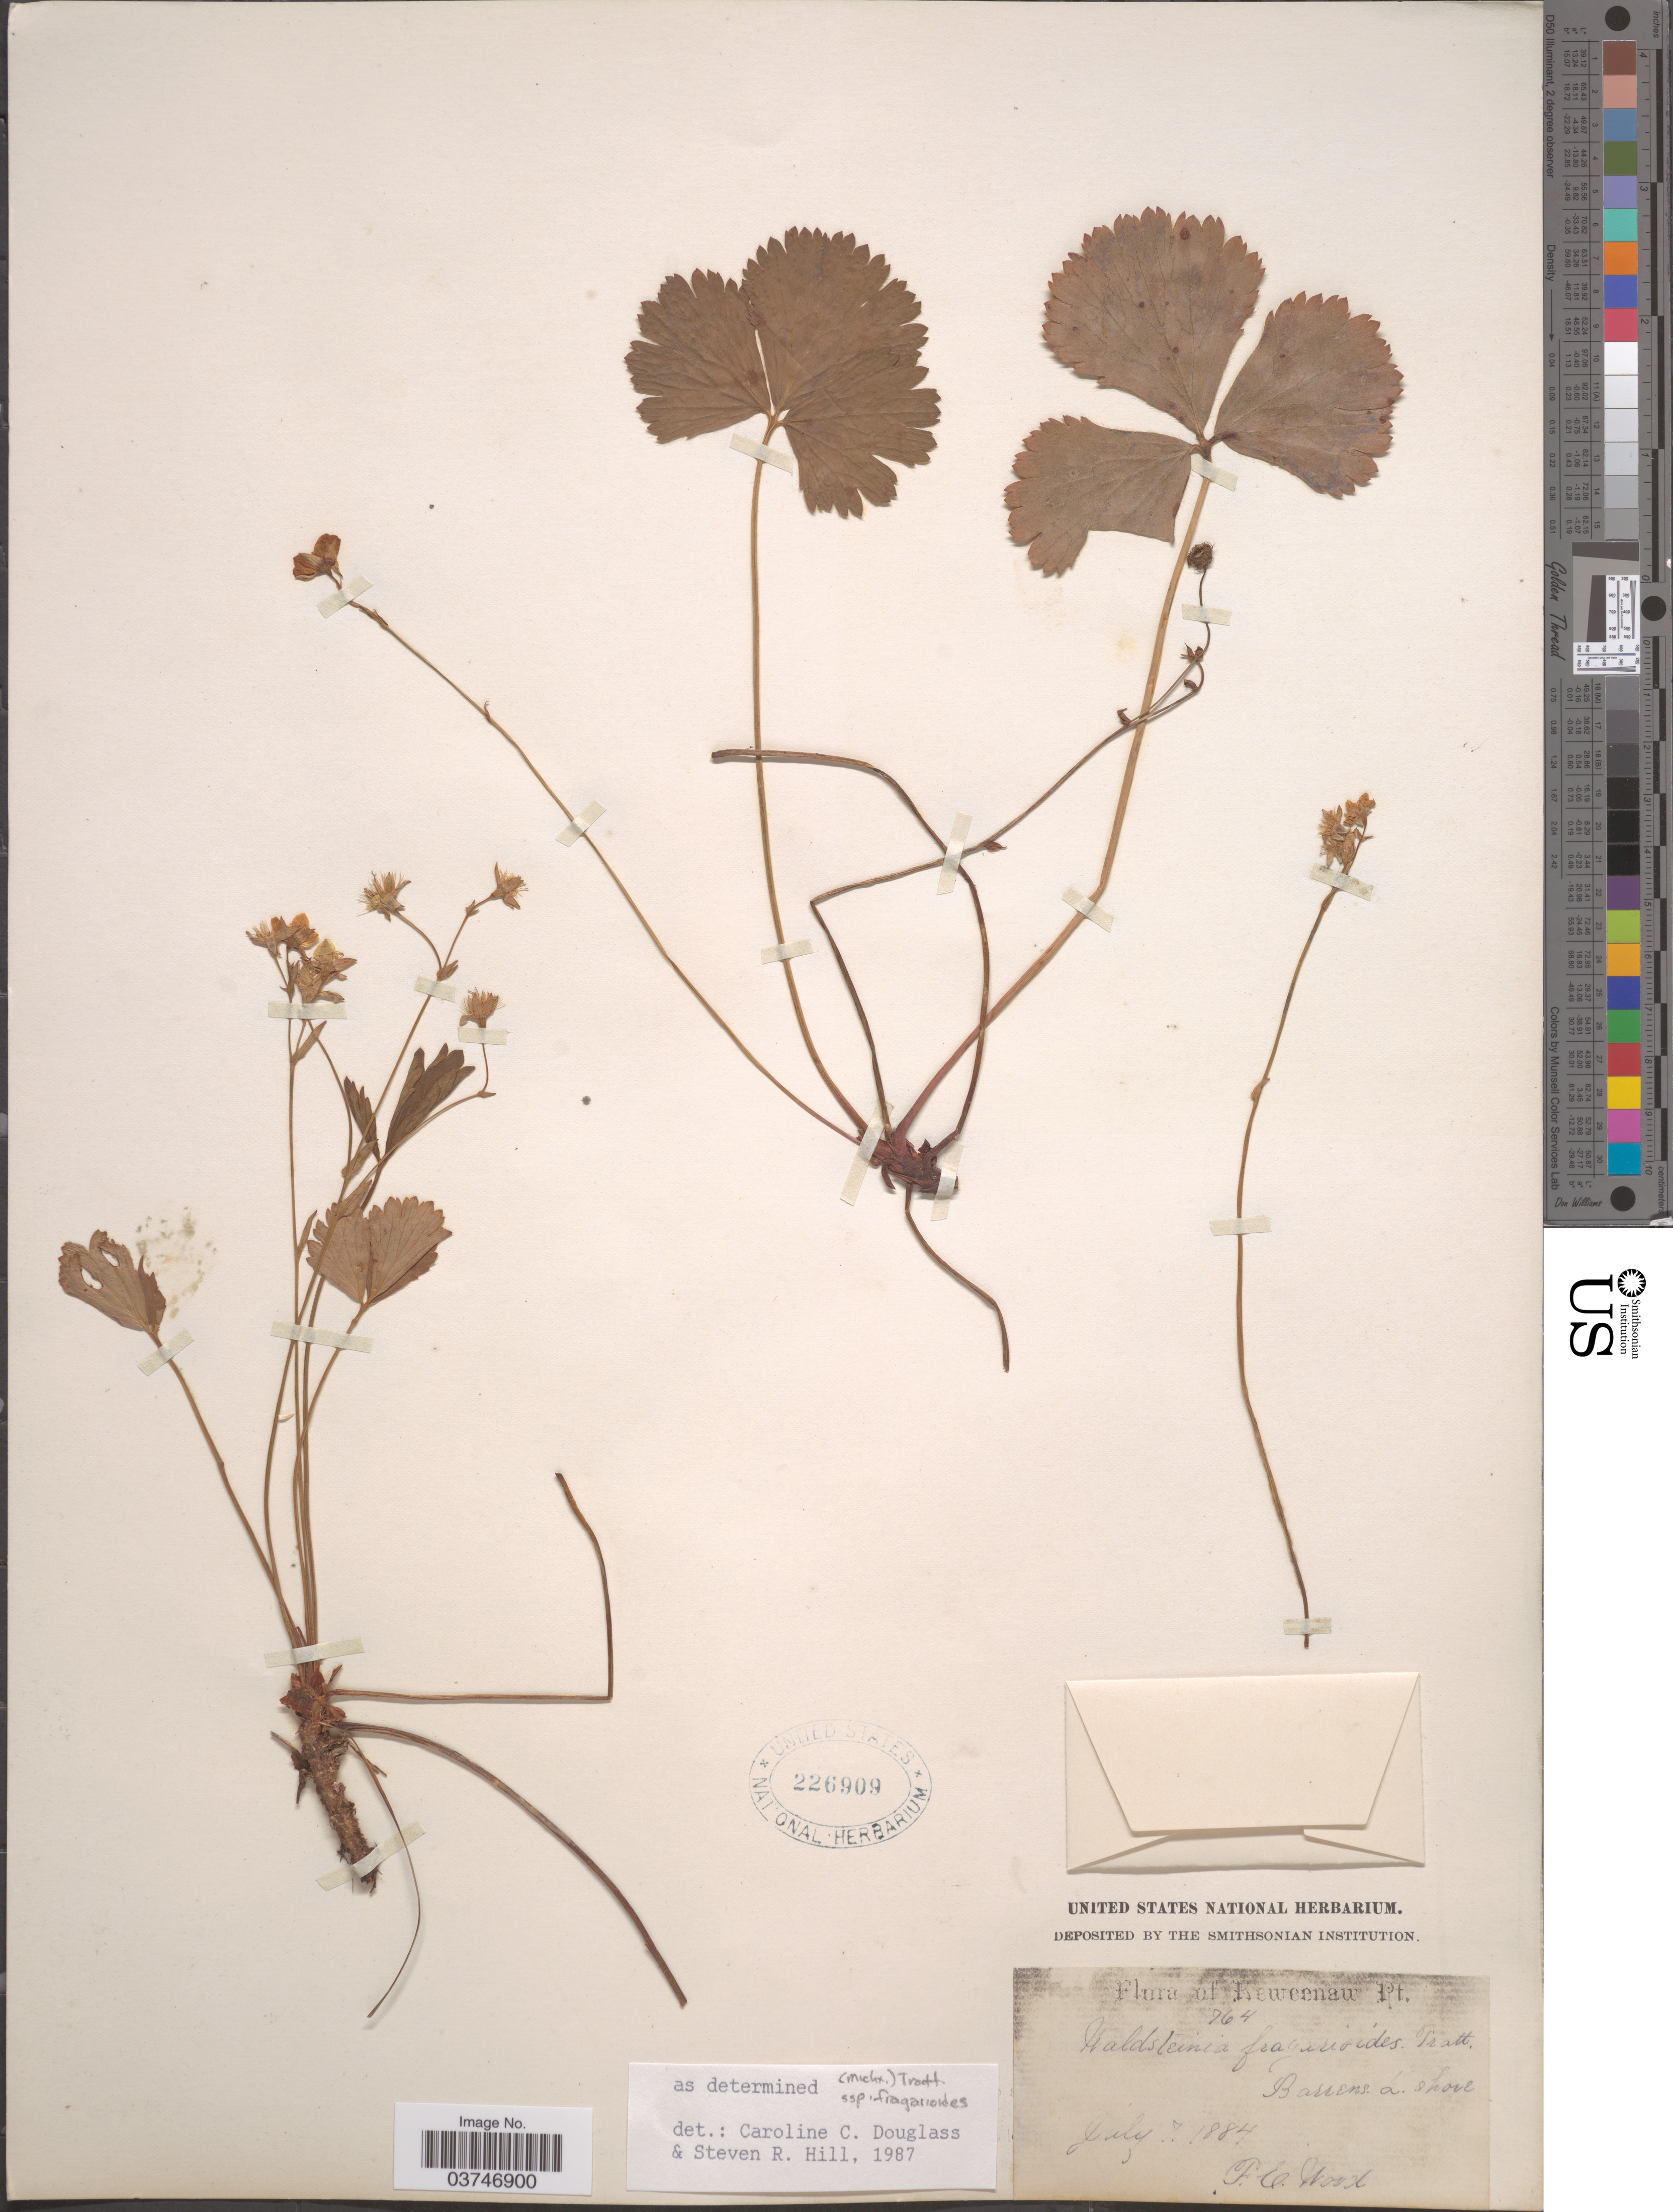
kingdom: Plantae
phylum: Tracheophyta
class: Magnoliopsida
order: Rosales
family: Rosaceae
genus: Waldsteinia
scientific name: Waldsteinia fragarioides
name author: (Michx.) Tratt.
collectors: F. Wood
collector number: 764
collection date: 1884-07-07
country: United States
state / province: Michigan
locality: Keweenaw Pt. Barrens L. shore.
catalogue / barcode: US 226909